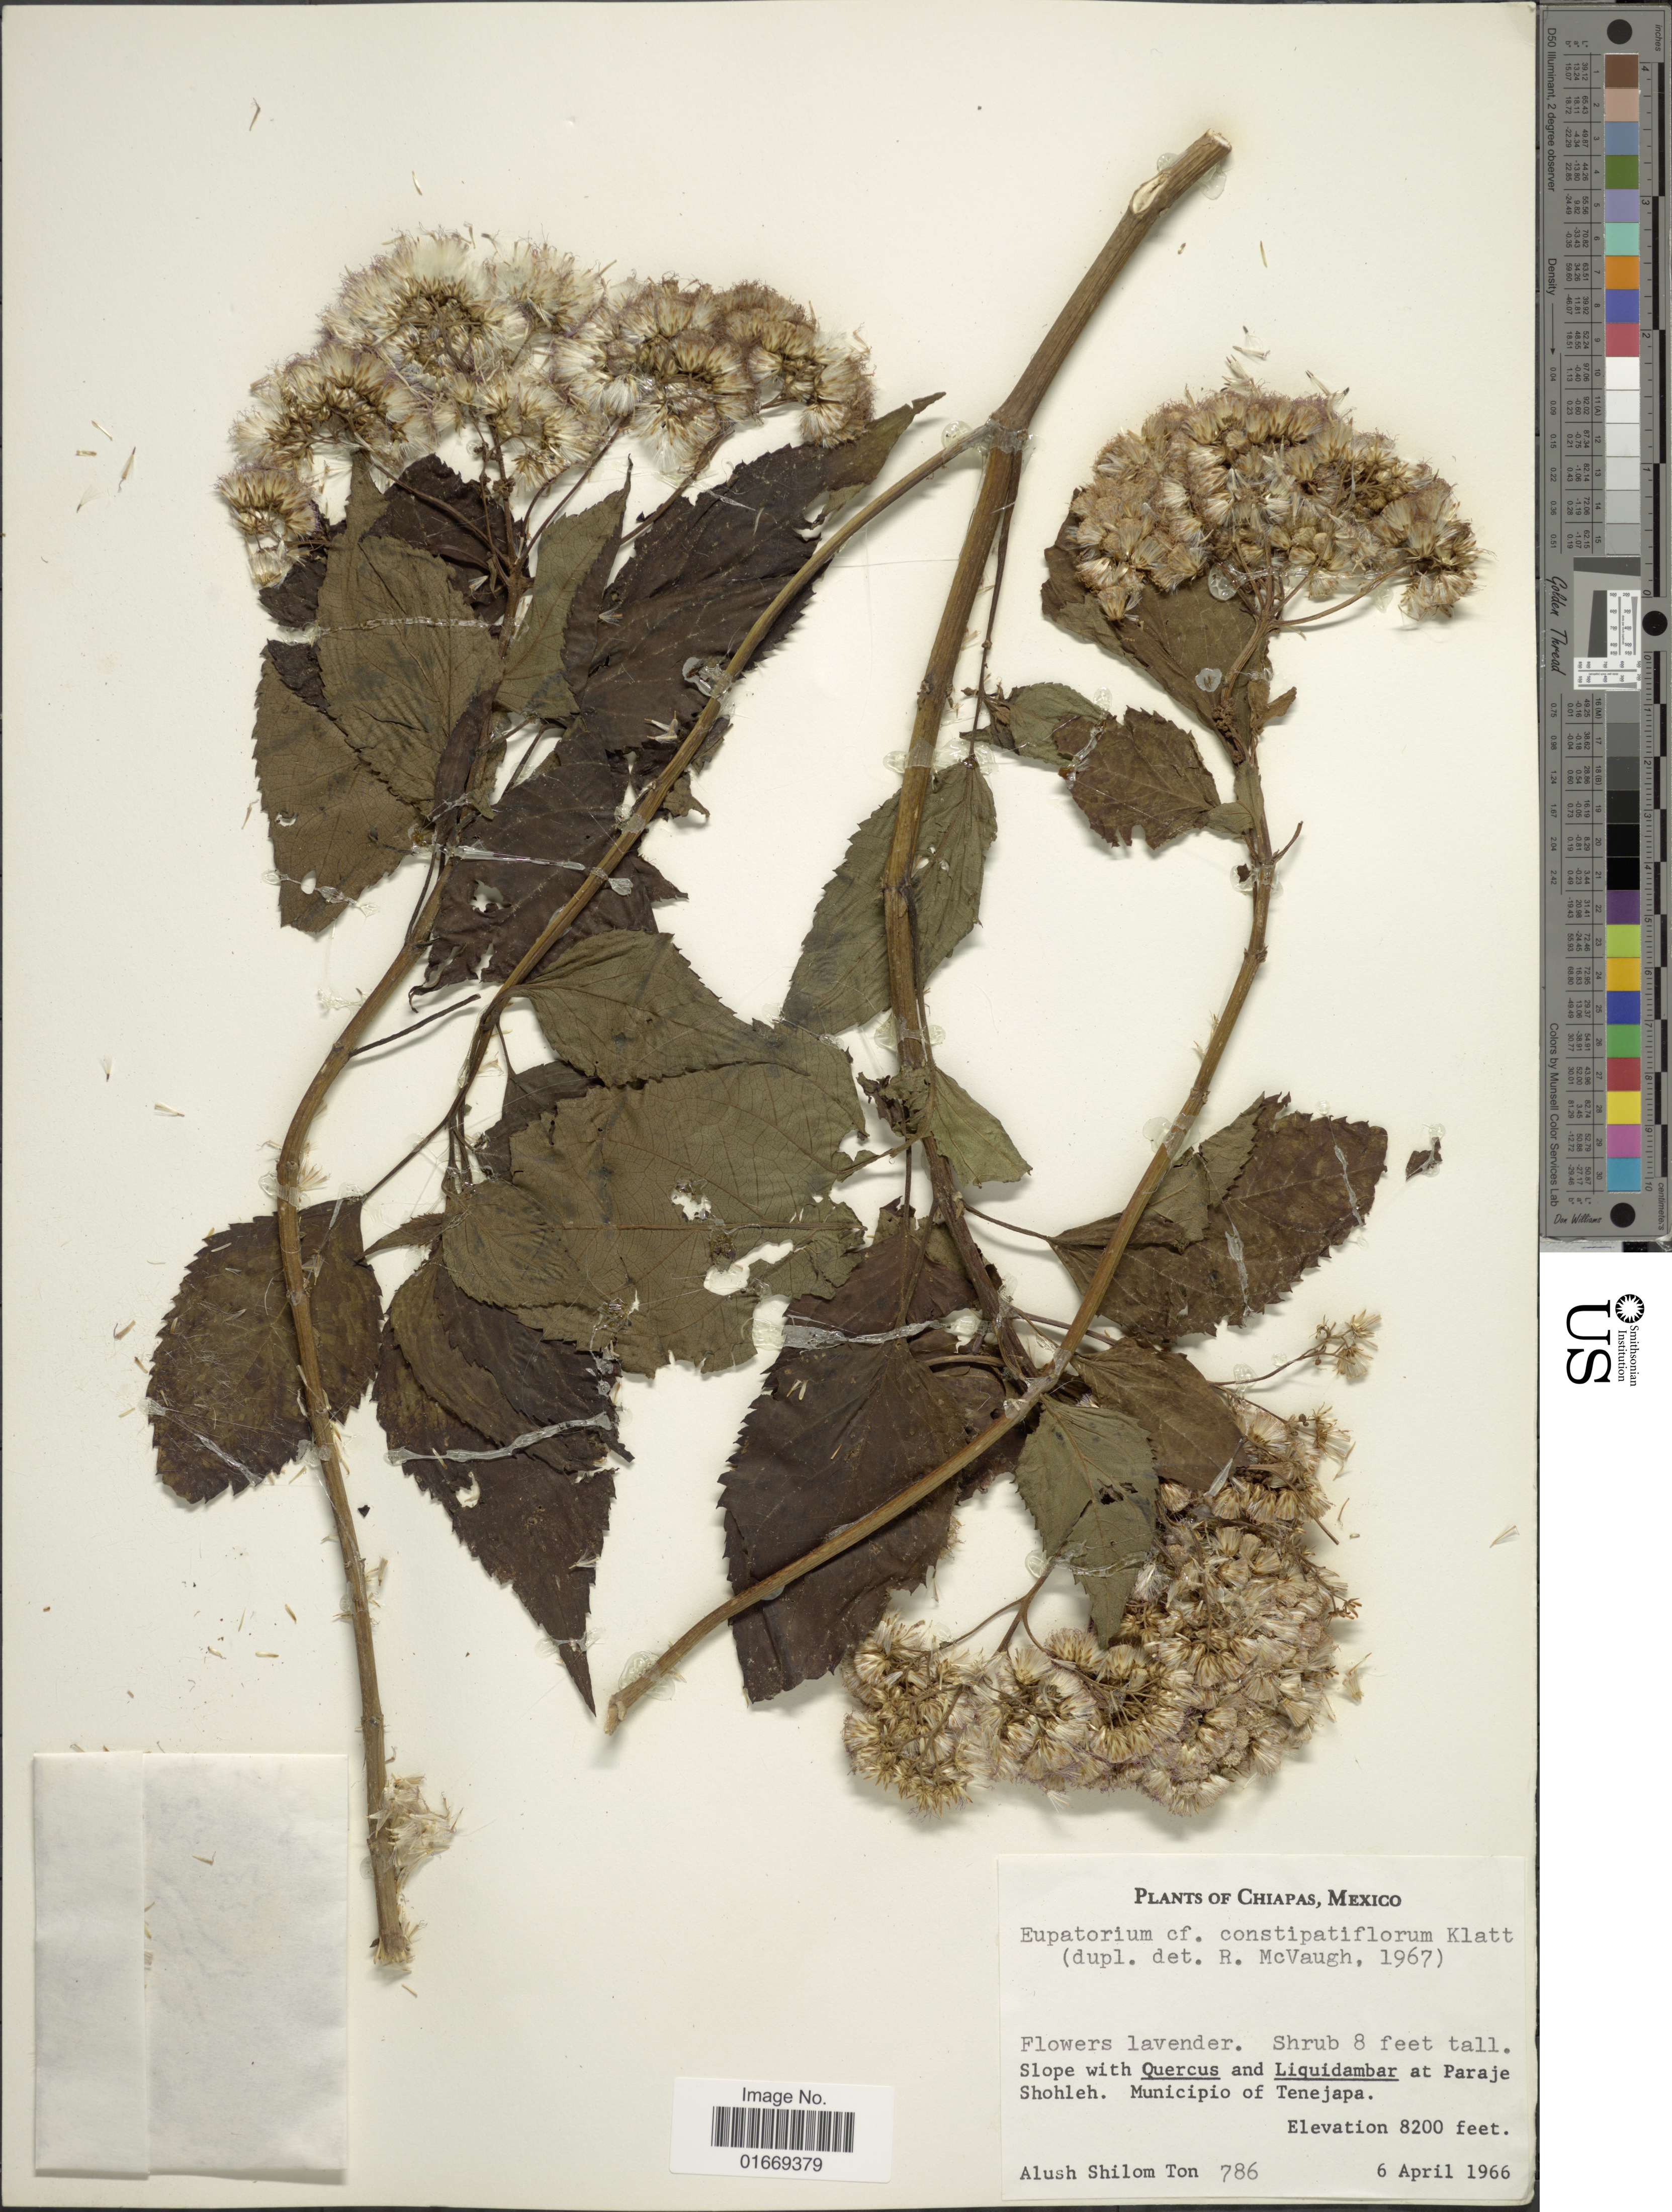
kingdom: Plantae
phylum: Tracheophyta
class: Magnoliopsida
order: Asterales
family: Asteraceae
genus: Bartlettina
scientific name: Bartlettina pansamalensis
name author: (B.L. Rob.) R.M. King & H. Rob.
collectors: A. M. Ton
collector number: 786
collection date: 1966-04-06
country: Mexico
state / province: Chiapas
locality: At Paraje Shohleh. Municipio of Tenejapa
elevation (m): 2499